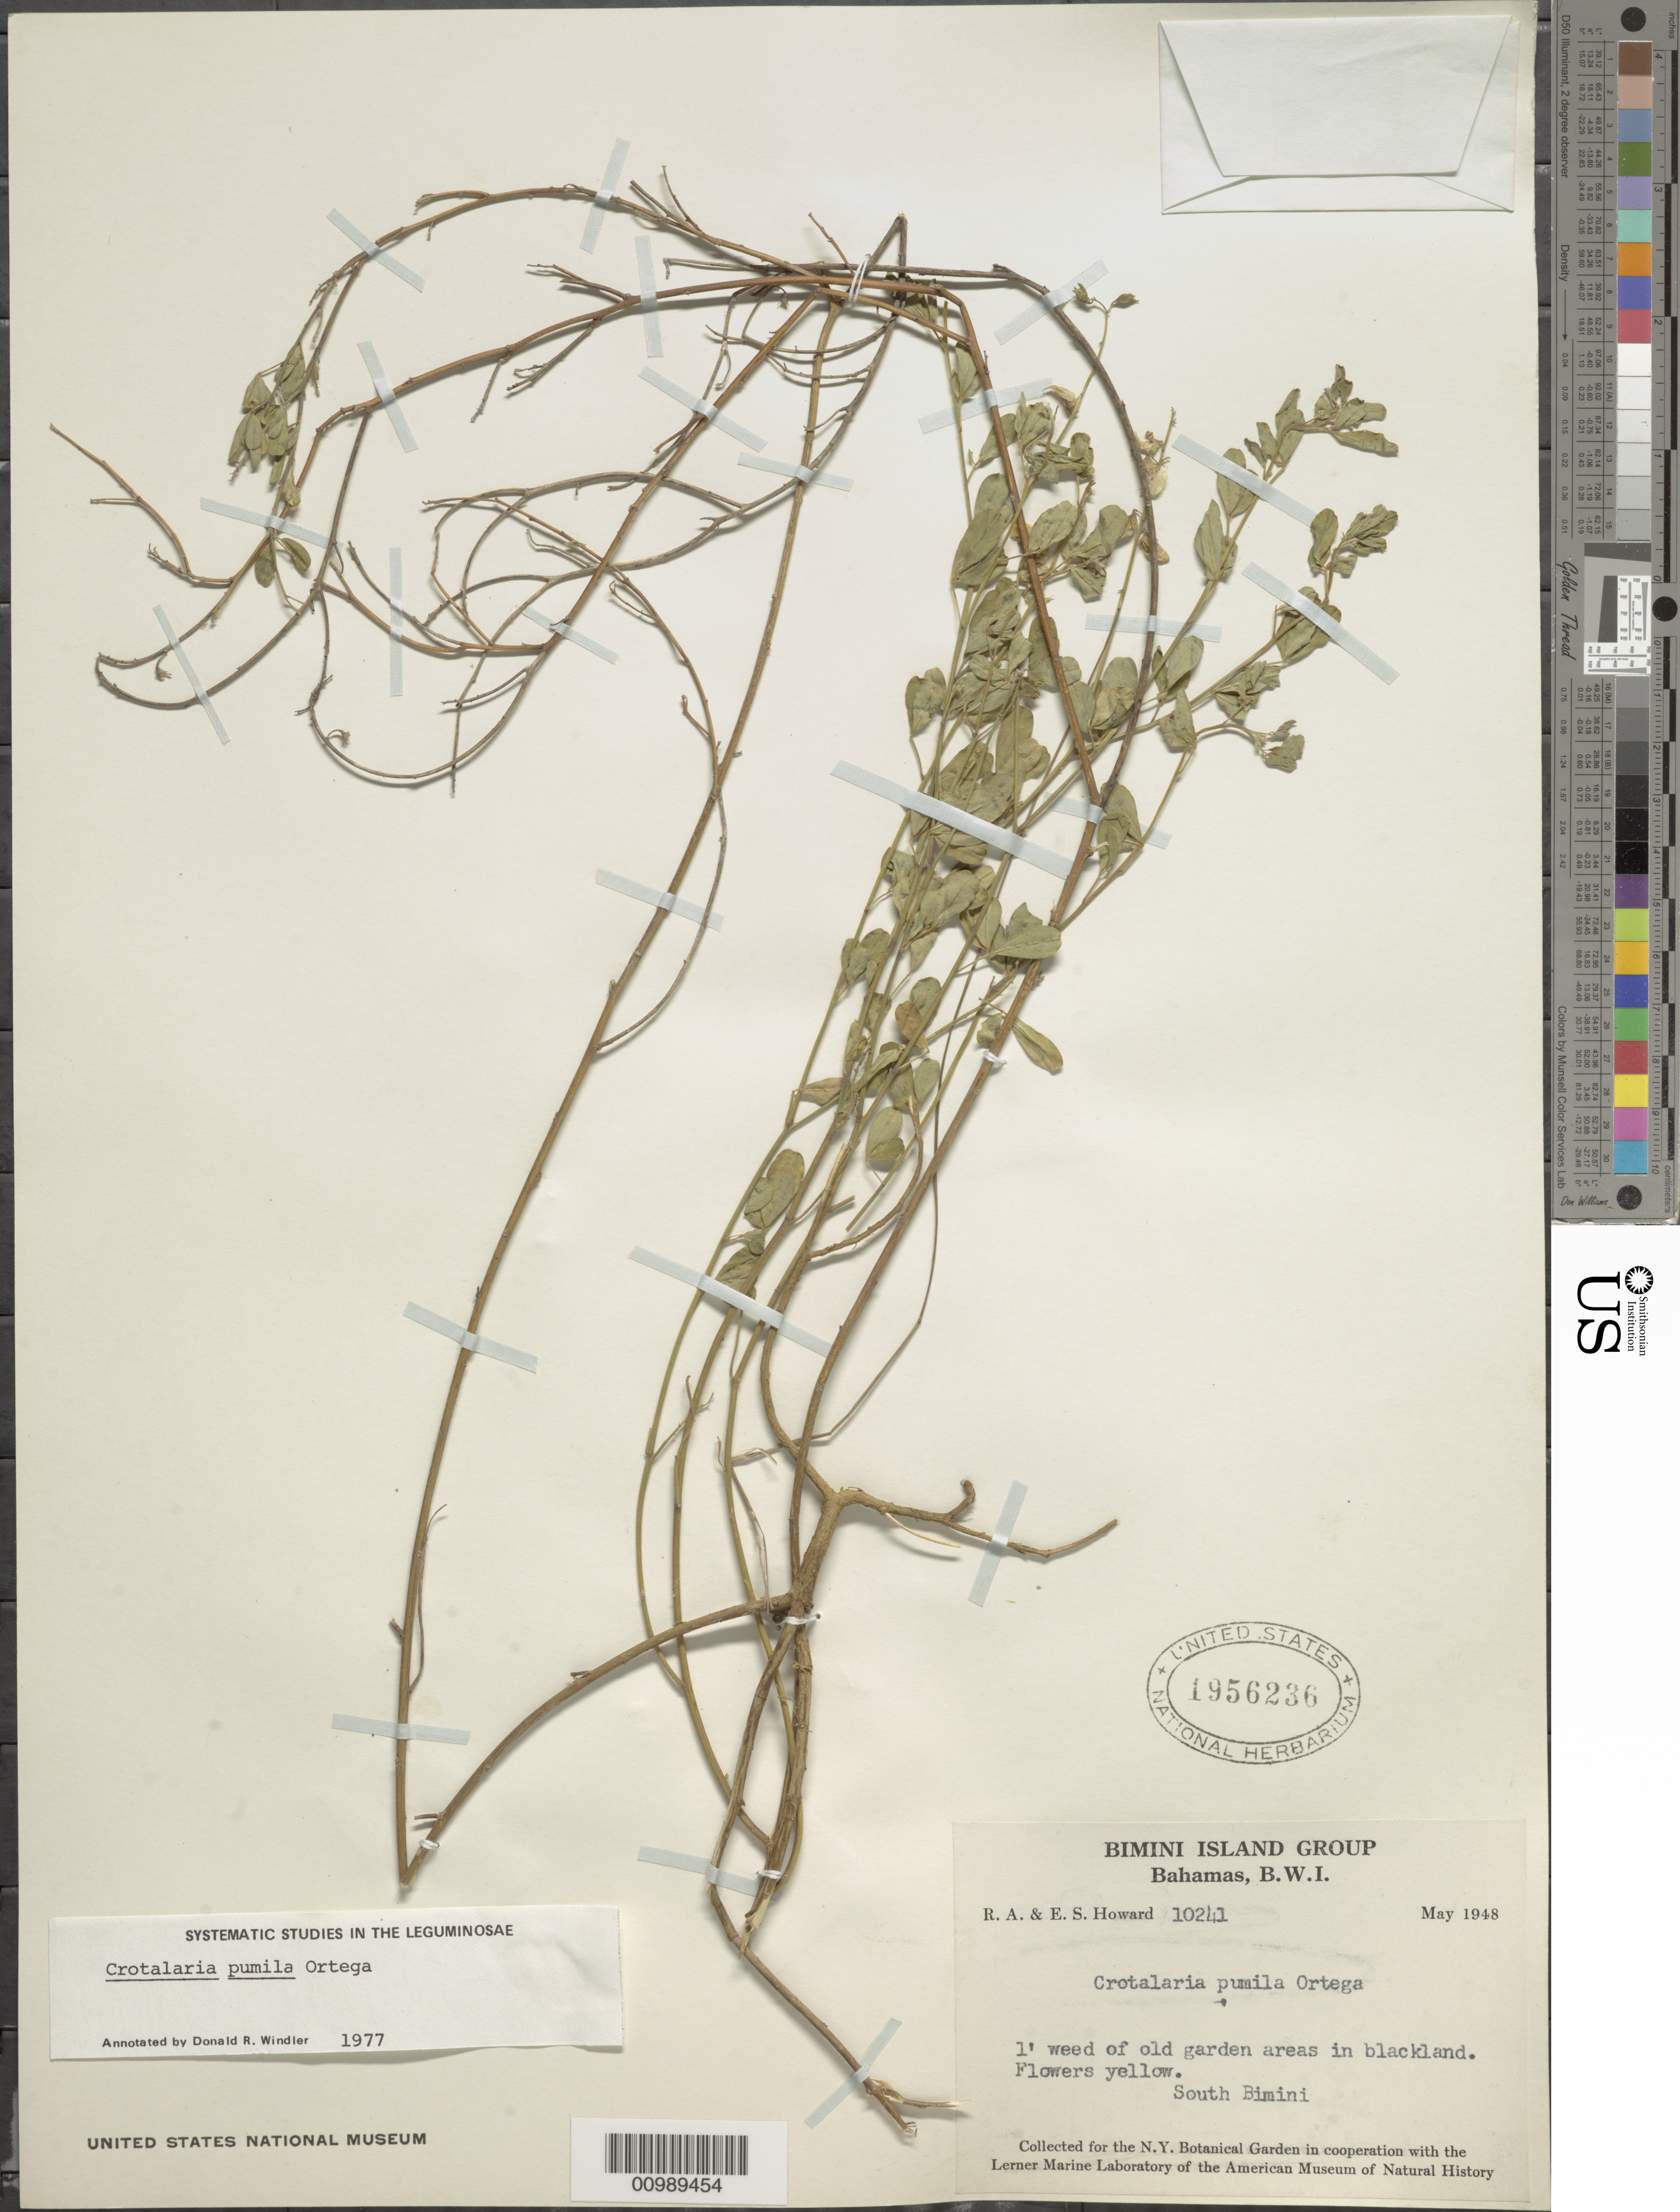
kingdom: Plantae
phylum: Tracheophyta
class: Magnoliopsida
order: Fabales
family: Fabaceae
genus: Crotalaria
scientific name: Crotalaria pumila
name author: Ortega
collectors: R. A. Howard & E. S. Howard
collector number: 10241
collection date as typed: May 1948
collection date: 1948-05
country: Bahamas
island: South Bimini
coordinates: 0 N, 0 E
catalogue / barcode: US 1956236